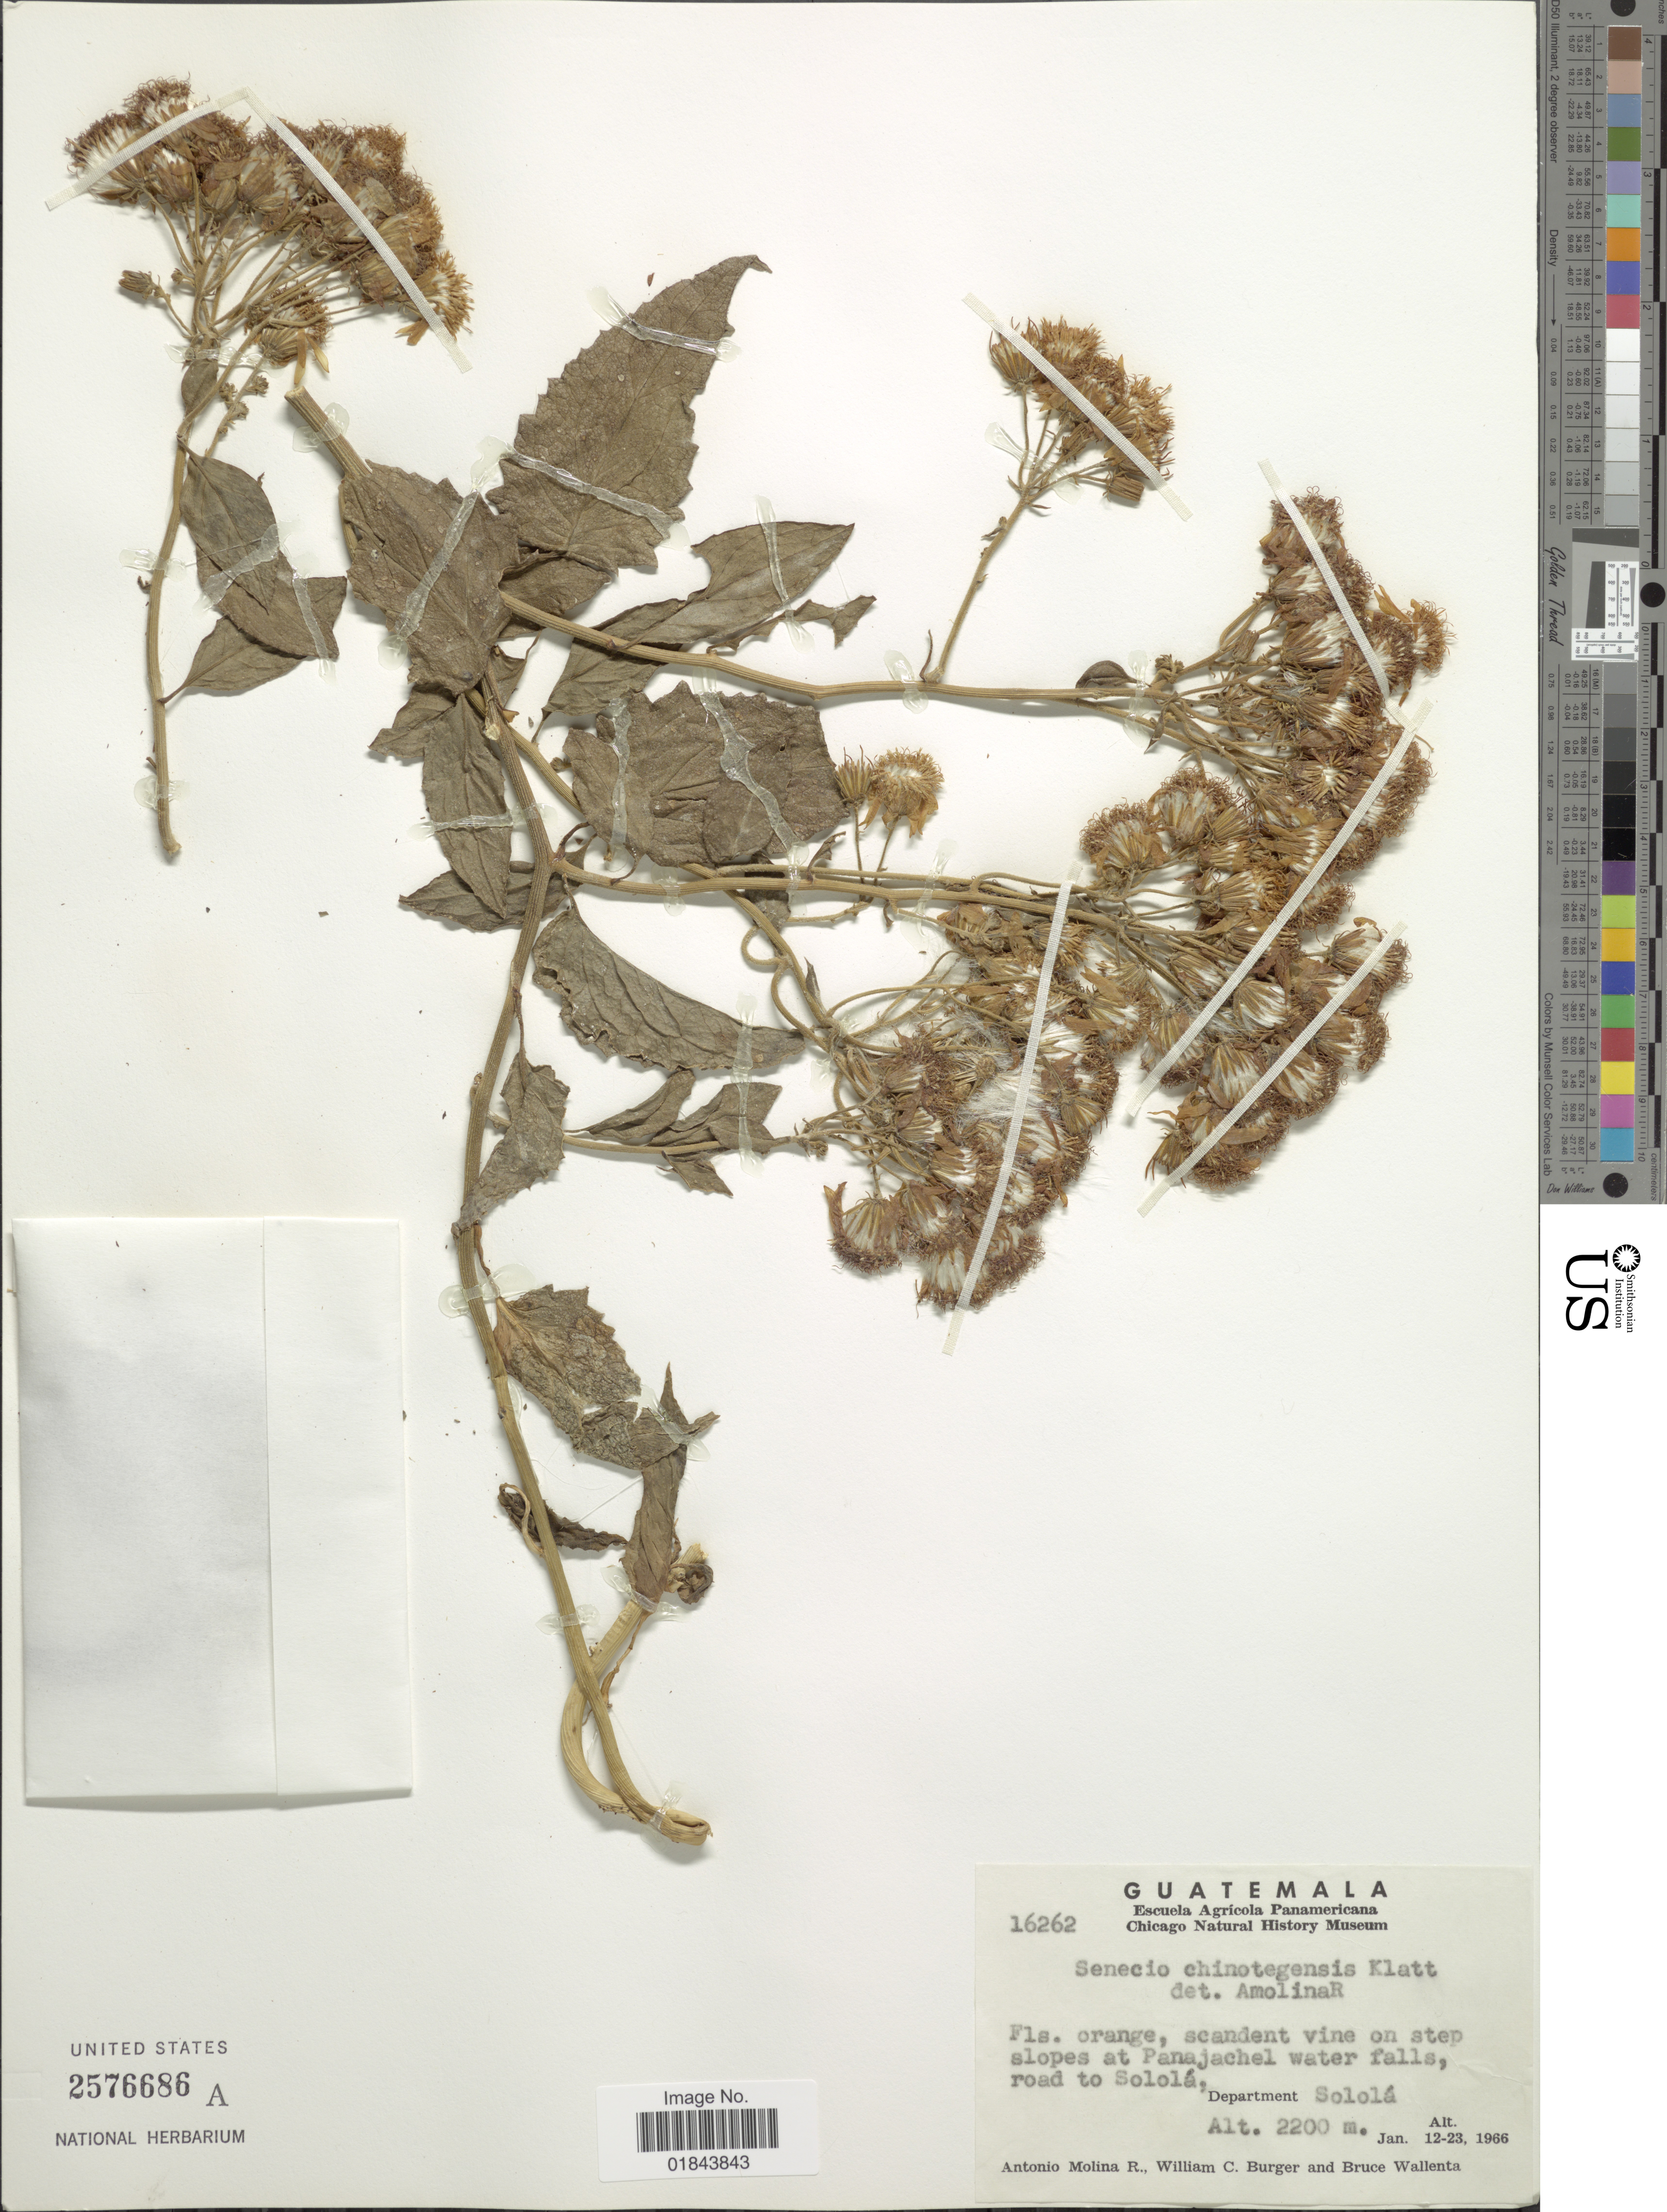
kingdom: Plantae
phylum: Tracheophyta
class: Magnoliopsida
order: Asterales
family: Asteraceae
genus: Pseudogynoxys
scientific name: Pseudogynoxys haenkei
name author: (DC.) Cabrera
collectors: A. Molina R., W. Burger & B. Wallenta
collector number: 16262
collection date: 1966-01-12/1966-01-23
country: Guatemala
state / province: Sololá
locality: Scandent vine on step slopes at Panajachel water falls, road to Sololá, Department Sololá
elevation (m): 2200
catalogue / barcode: US 2576686A